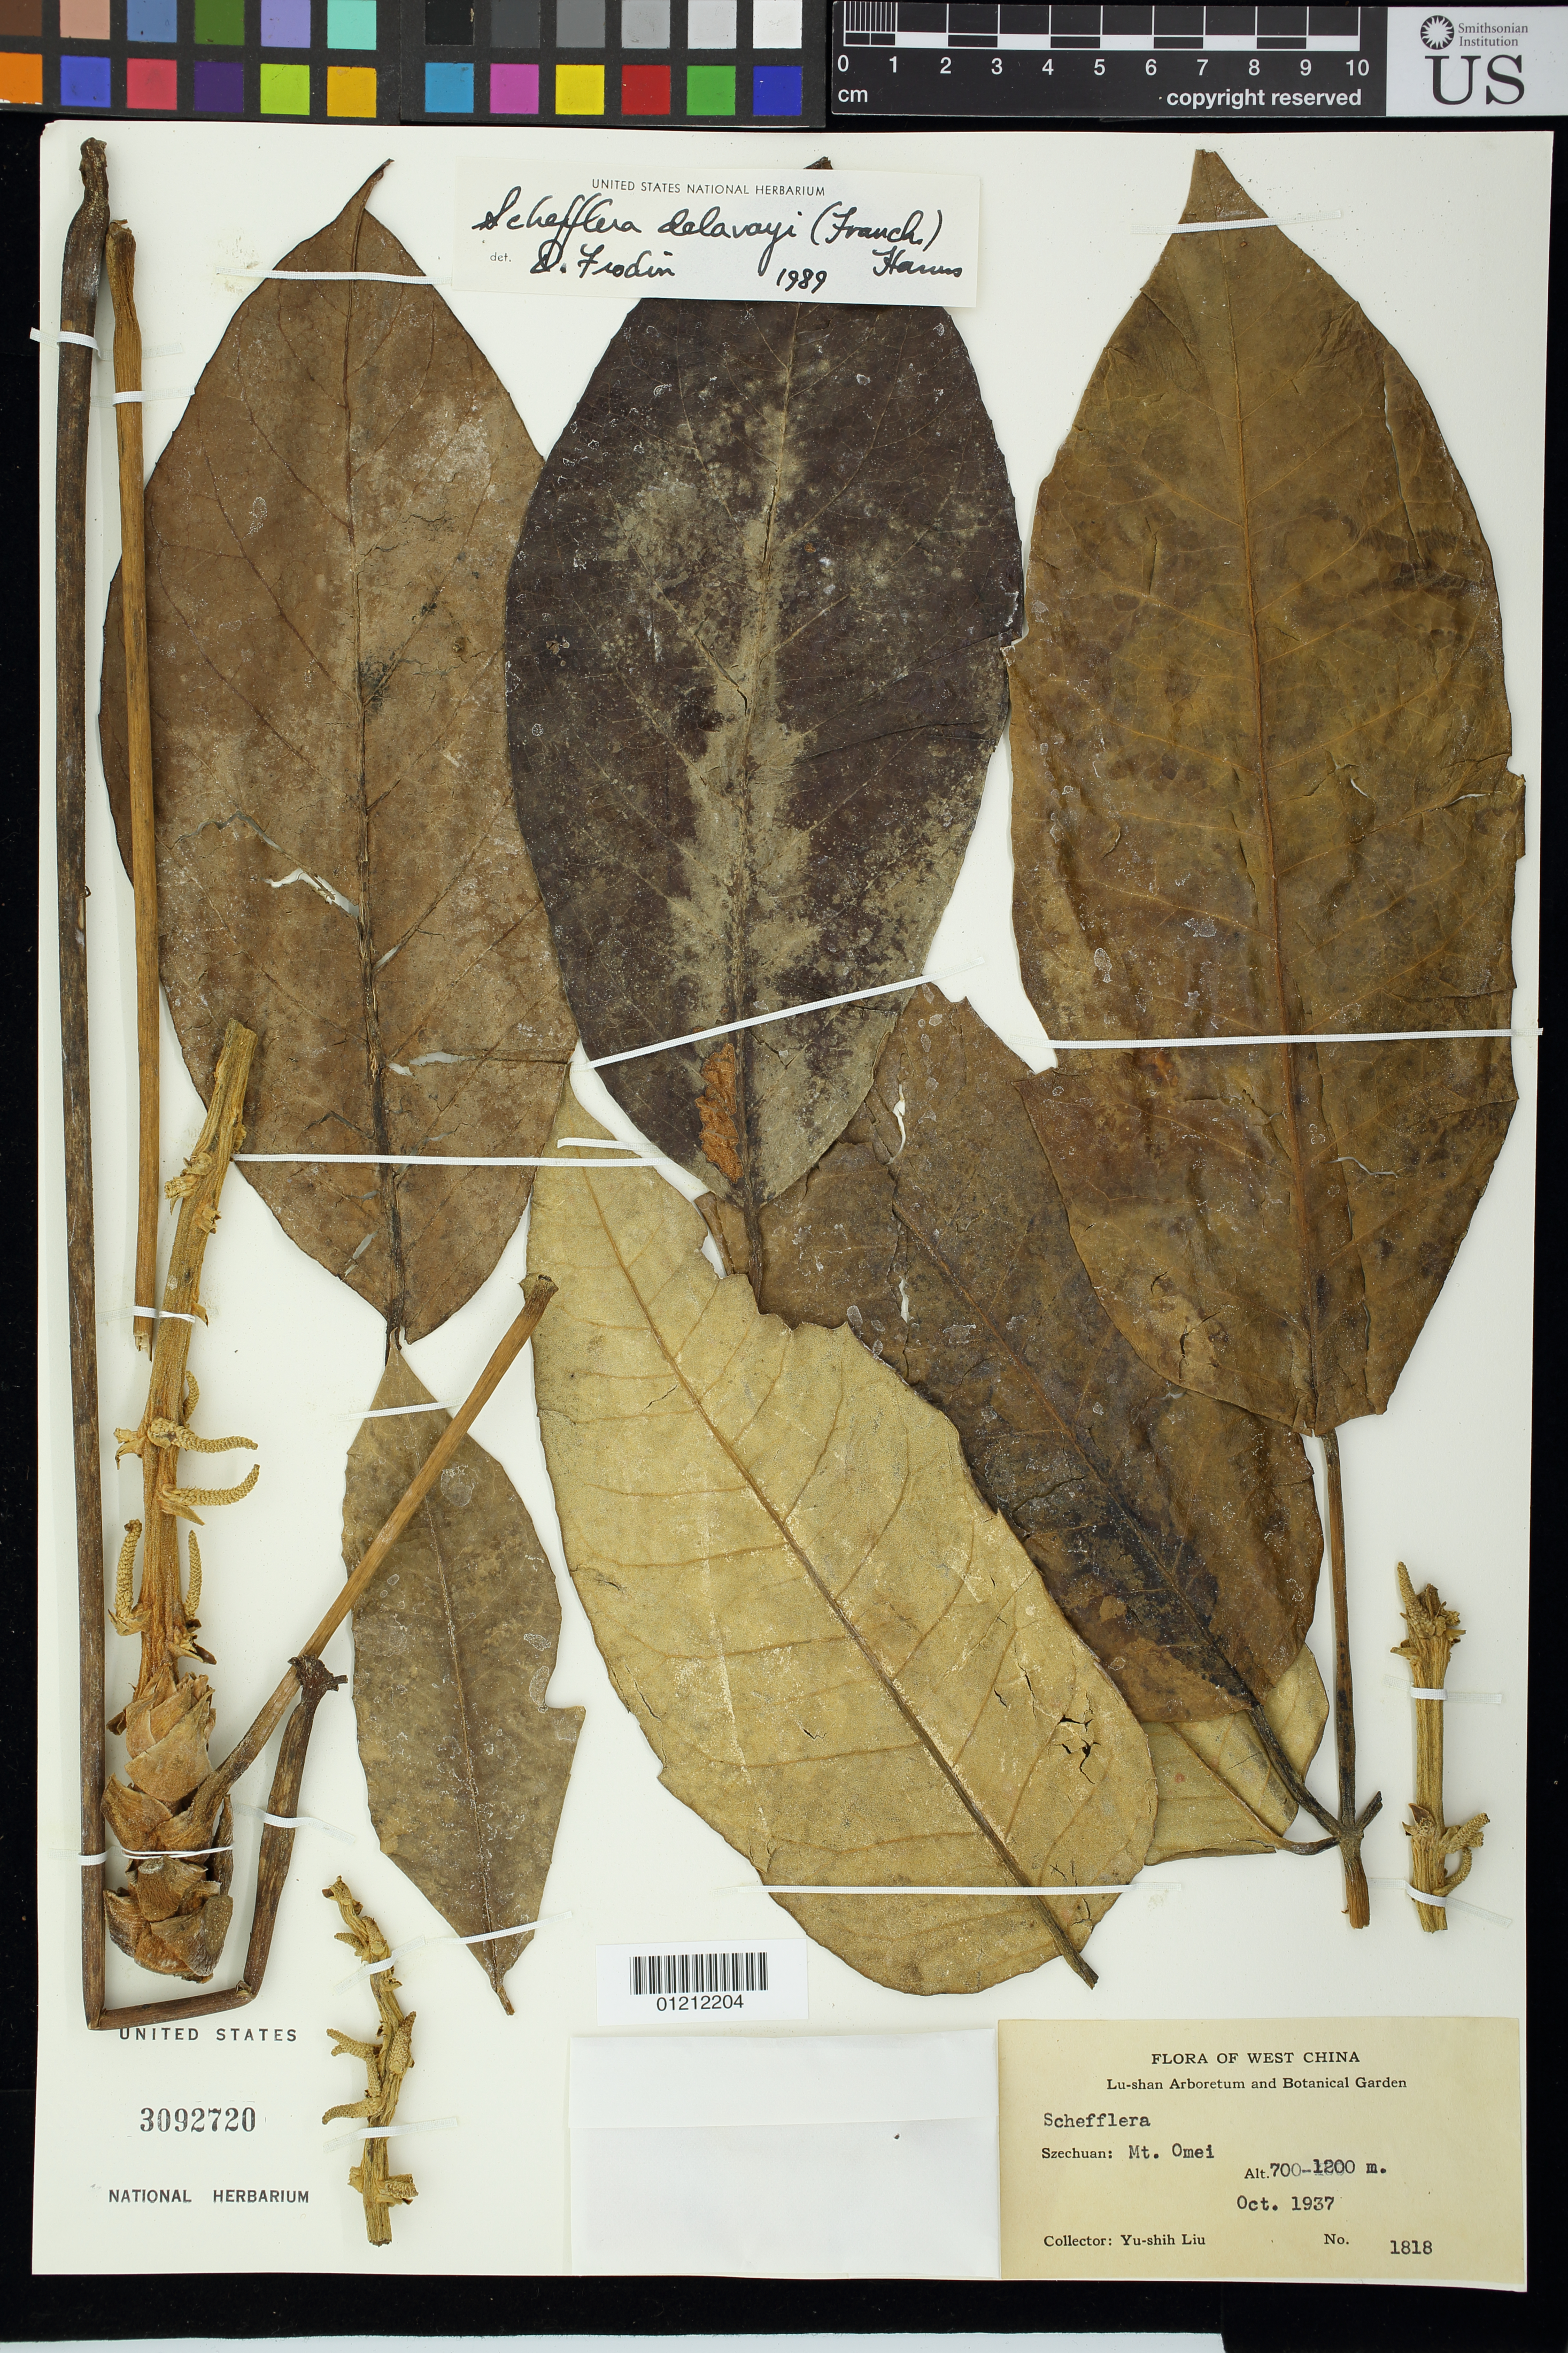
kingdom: Plantae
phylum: Tracheophyta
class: Magnoliopsida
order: Apiales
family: Araliaceae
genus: Schefflera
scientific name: Schefflera delavayi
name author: (Franch.) Harms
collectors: Y. S. Liu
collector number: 1818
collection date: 1937-10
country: China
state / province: Sichuan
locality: Mt. Omei.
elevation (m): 700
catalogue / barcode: US 3092720